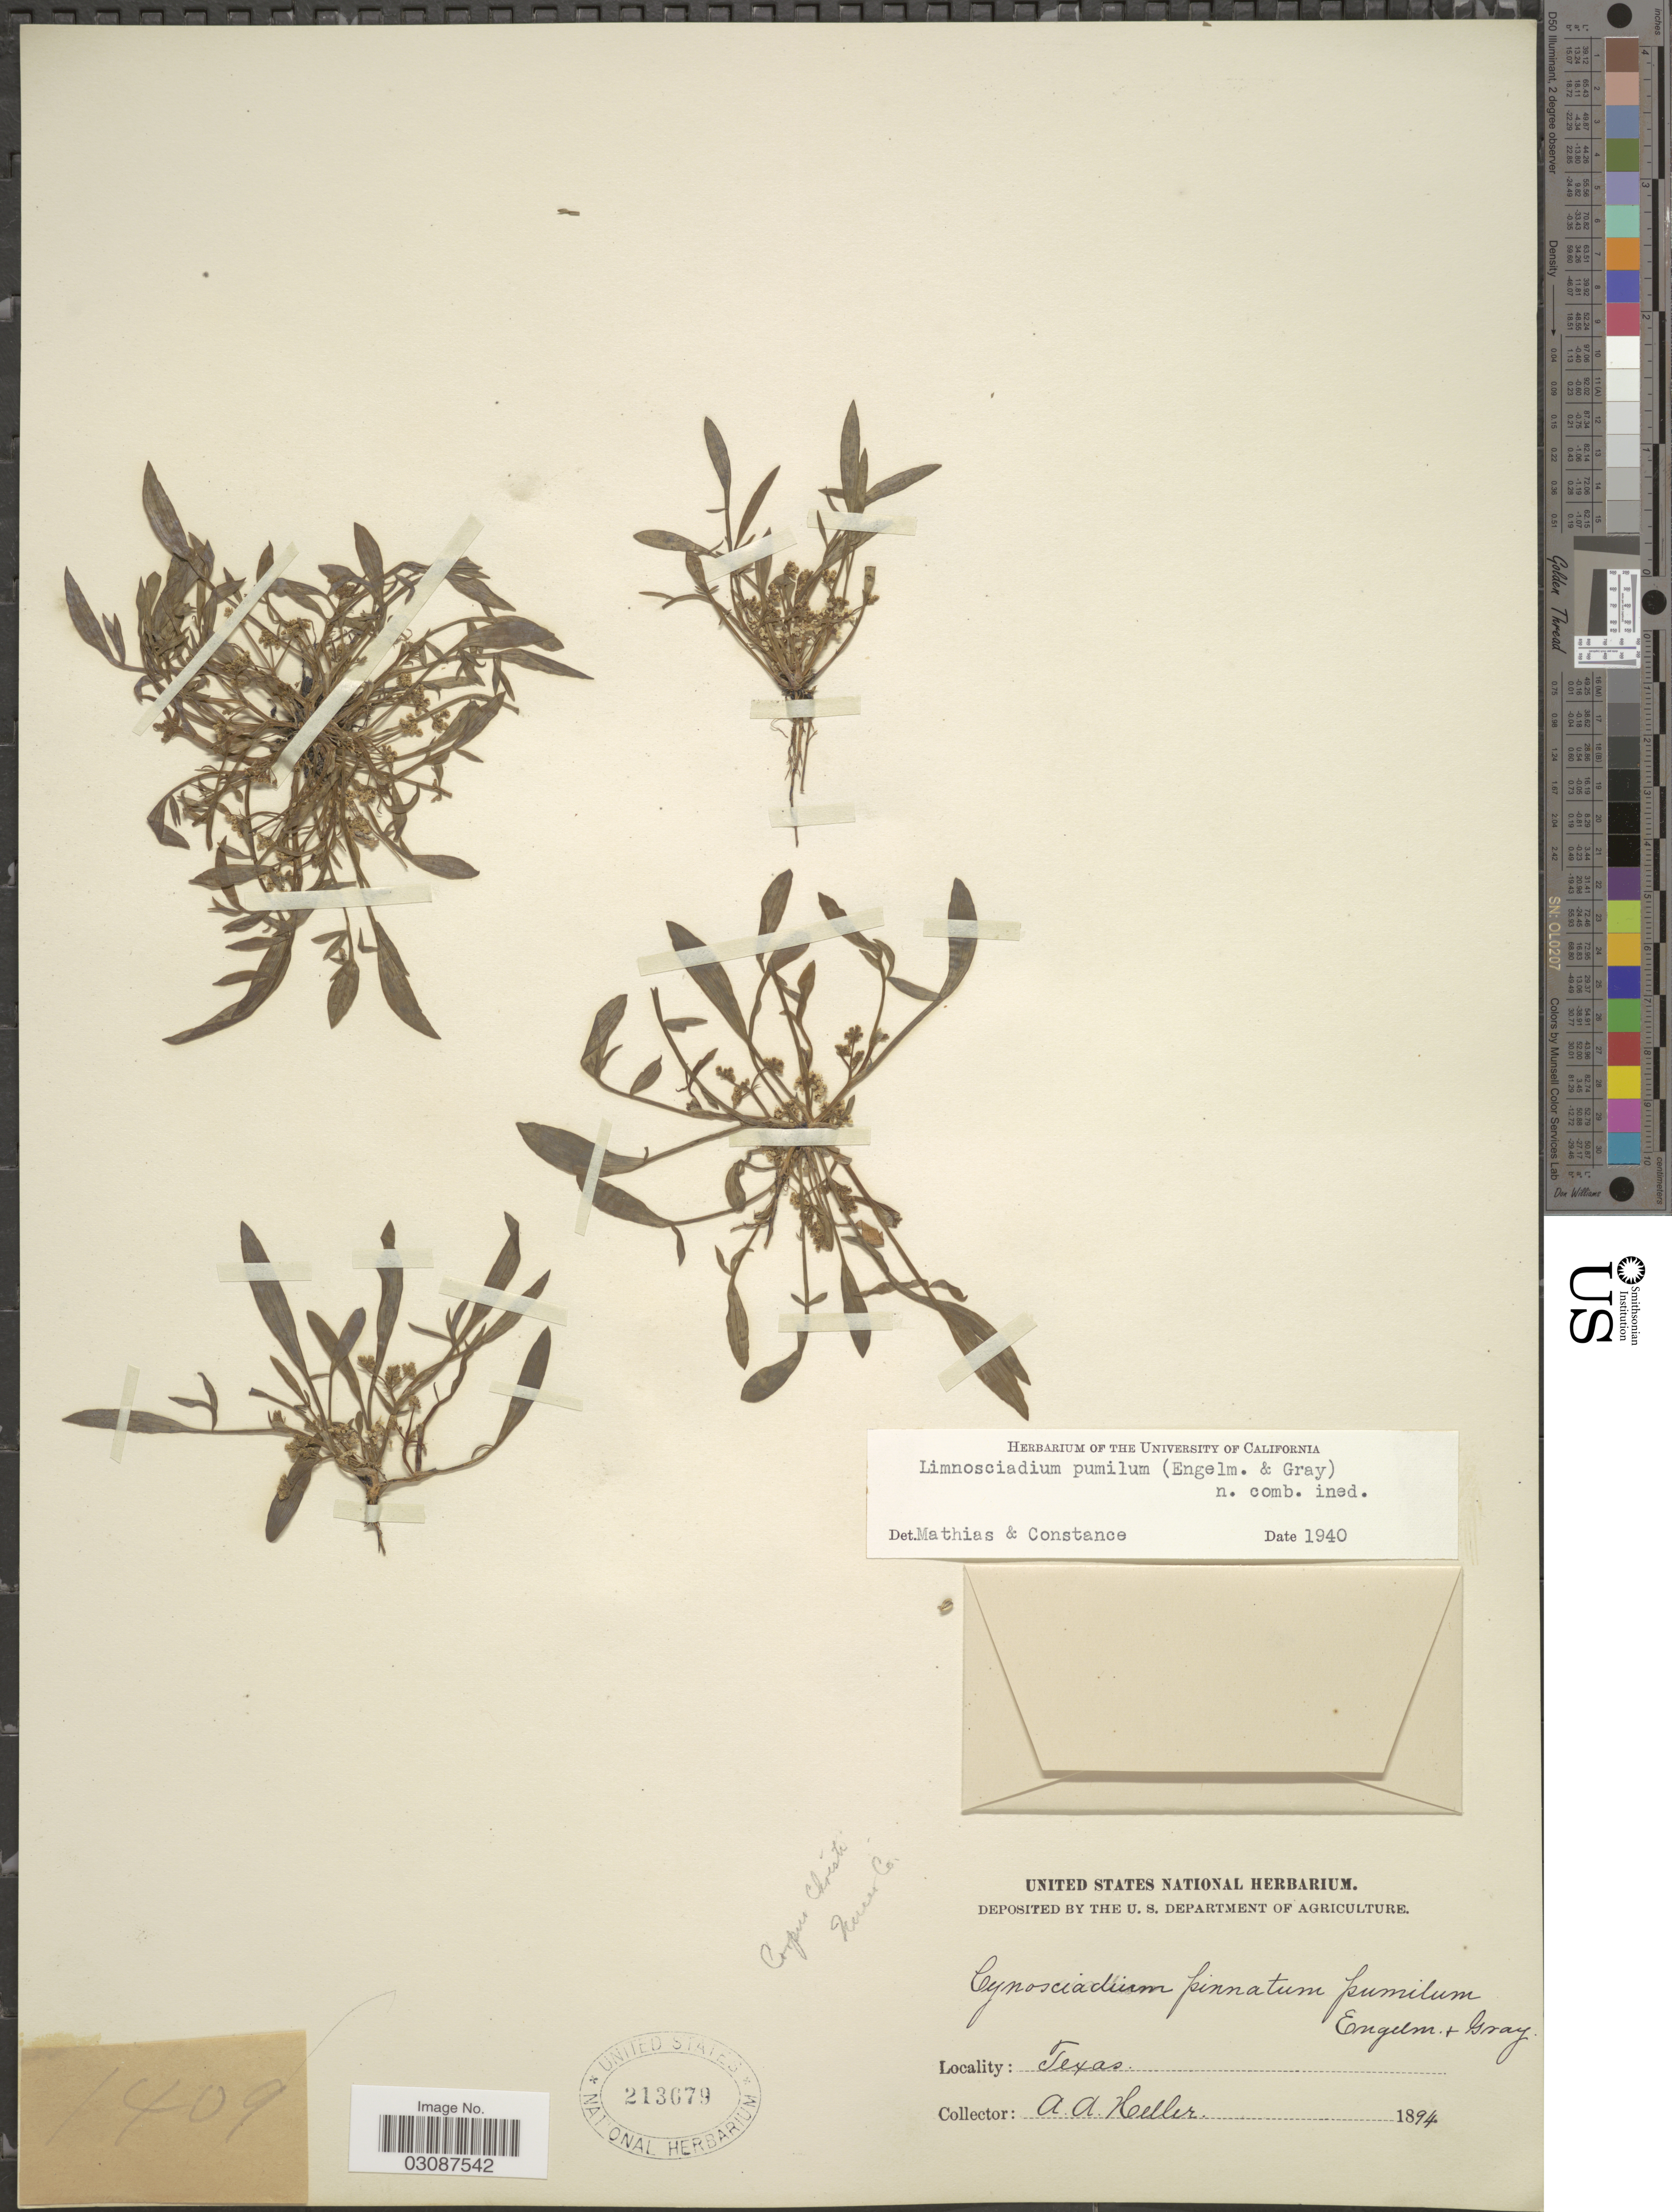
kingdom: Plantae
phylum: Tracheophyta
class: Magnoliopsida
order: Apiales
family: Apiaceae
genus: Limnosciadium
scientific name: Limnosciadium pumilum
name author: (Engelm. & A. Gray) Mathias & Constance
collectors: A. A. Heller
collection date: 1894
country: United States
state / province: Texas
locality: Corpus Christi. Neueces Co.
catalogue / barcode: US 213679